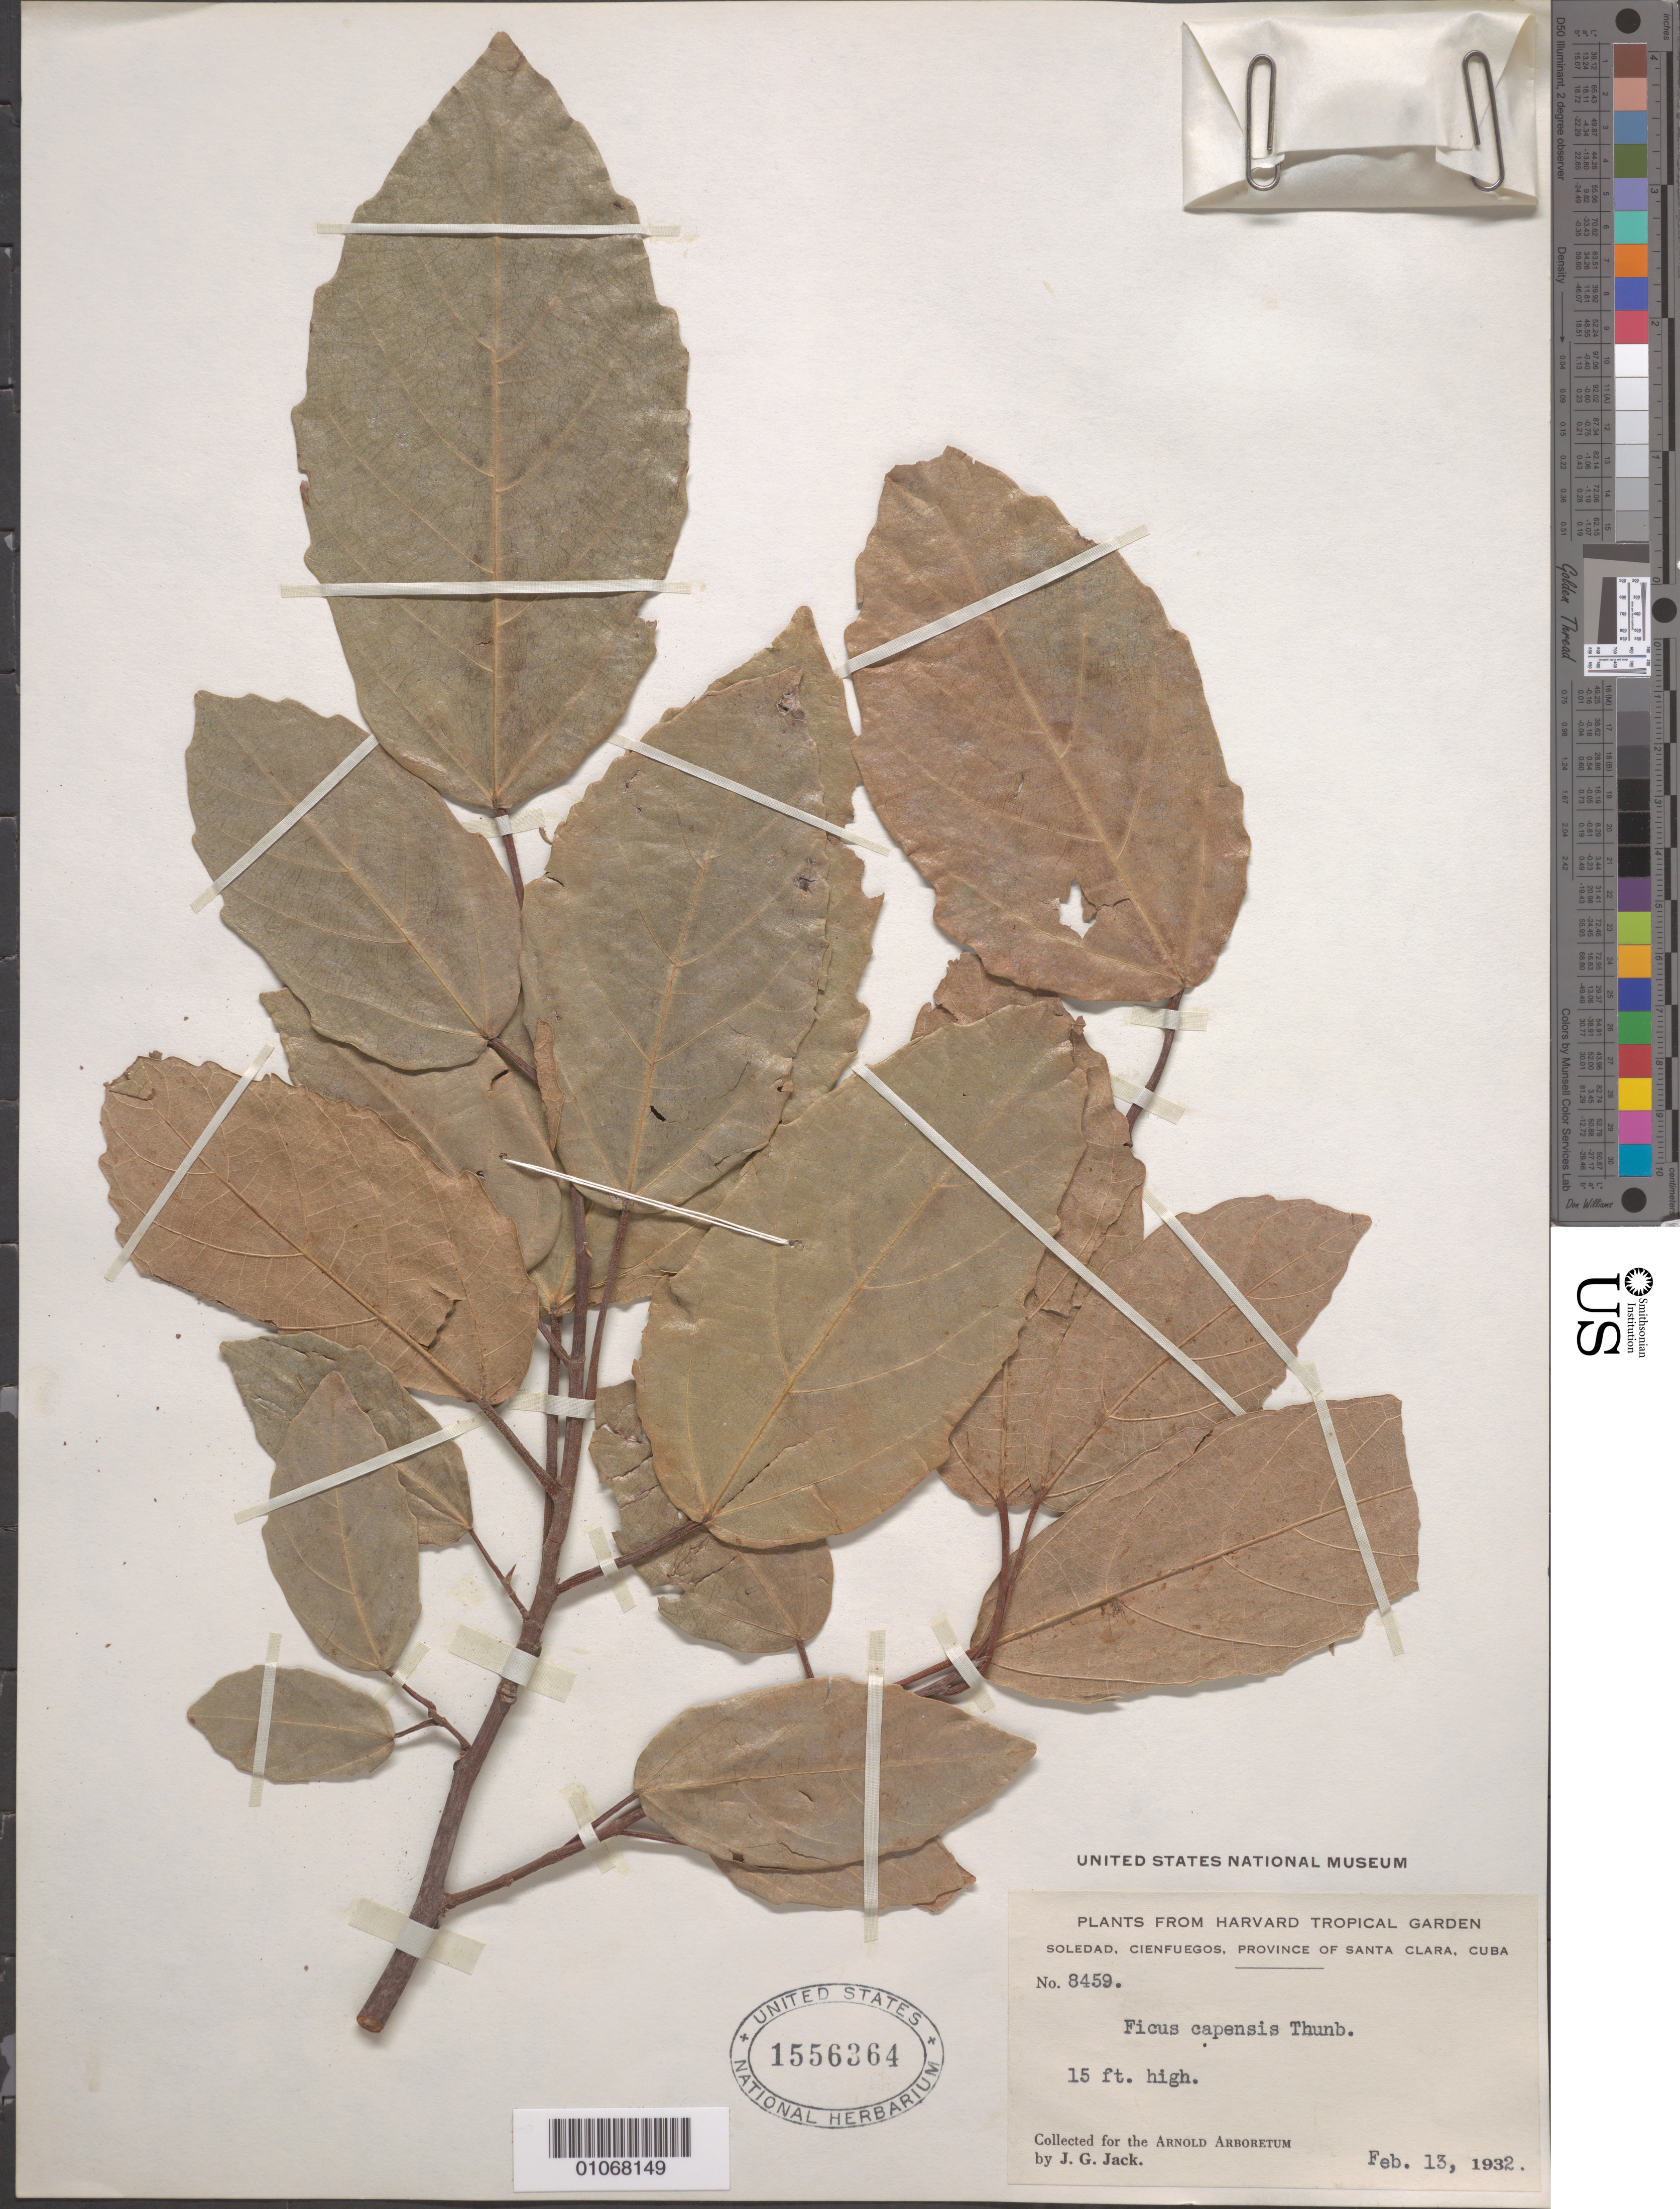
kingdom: Plantae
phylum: Tracheophyta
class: Magnoliopsida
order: Rosales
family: Moraceae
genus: Ficus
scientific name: Ficus capensis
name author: Thunb.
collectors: J. G. Jack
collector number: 8459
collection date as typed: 18 Feb 1932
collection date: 1932-02-18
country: Cuba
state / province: Cienfuegos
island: Cuba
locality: Cienfuegos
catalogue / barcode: US 1556364